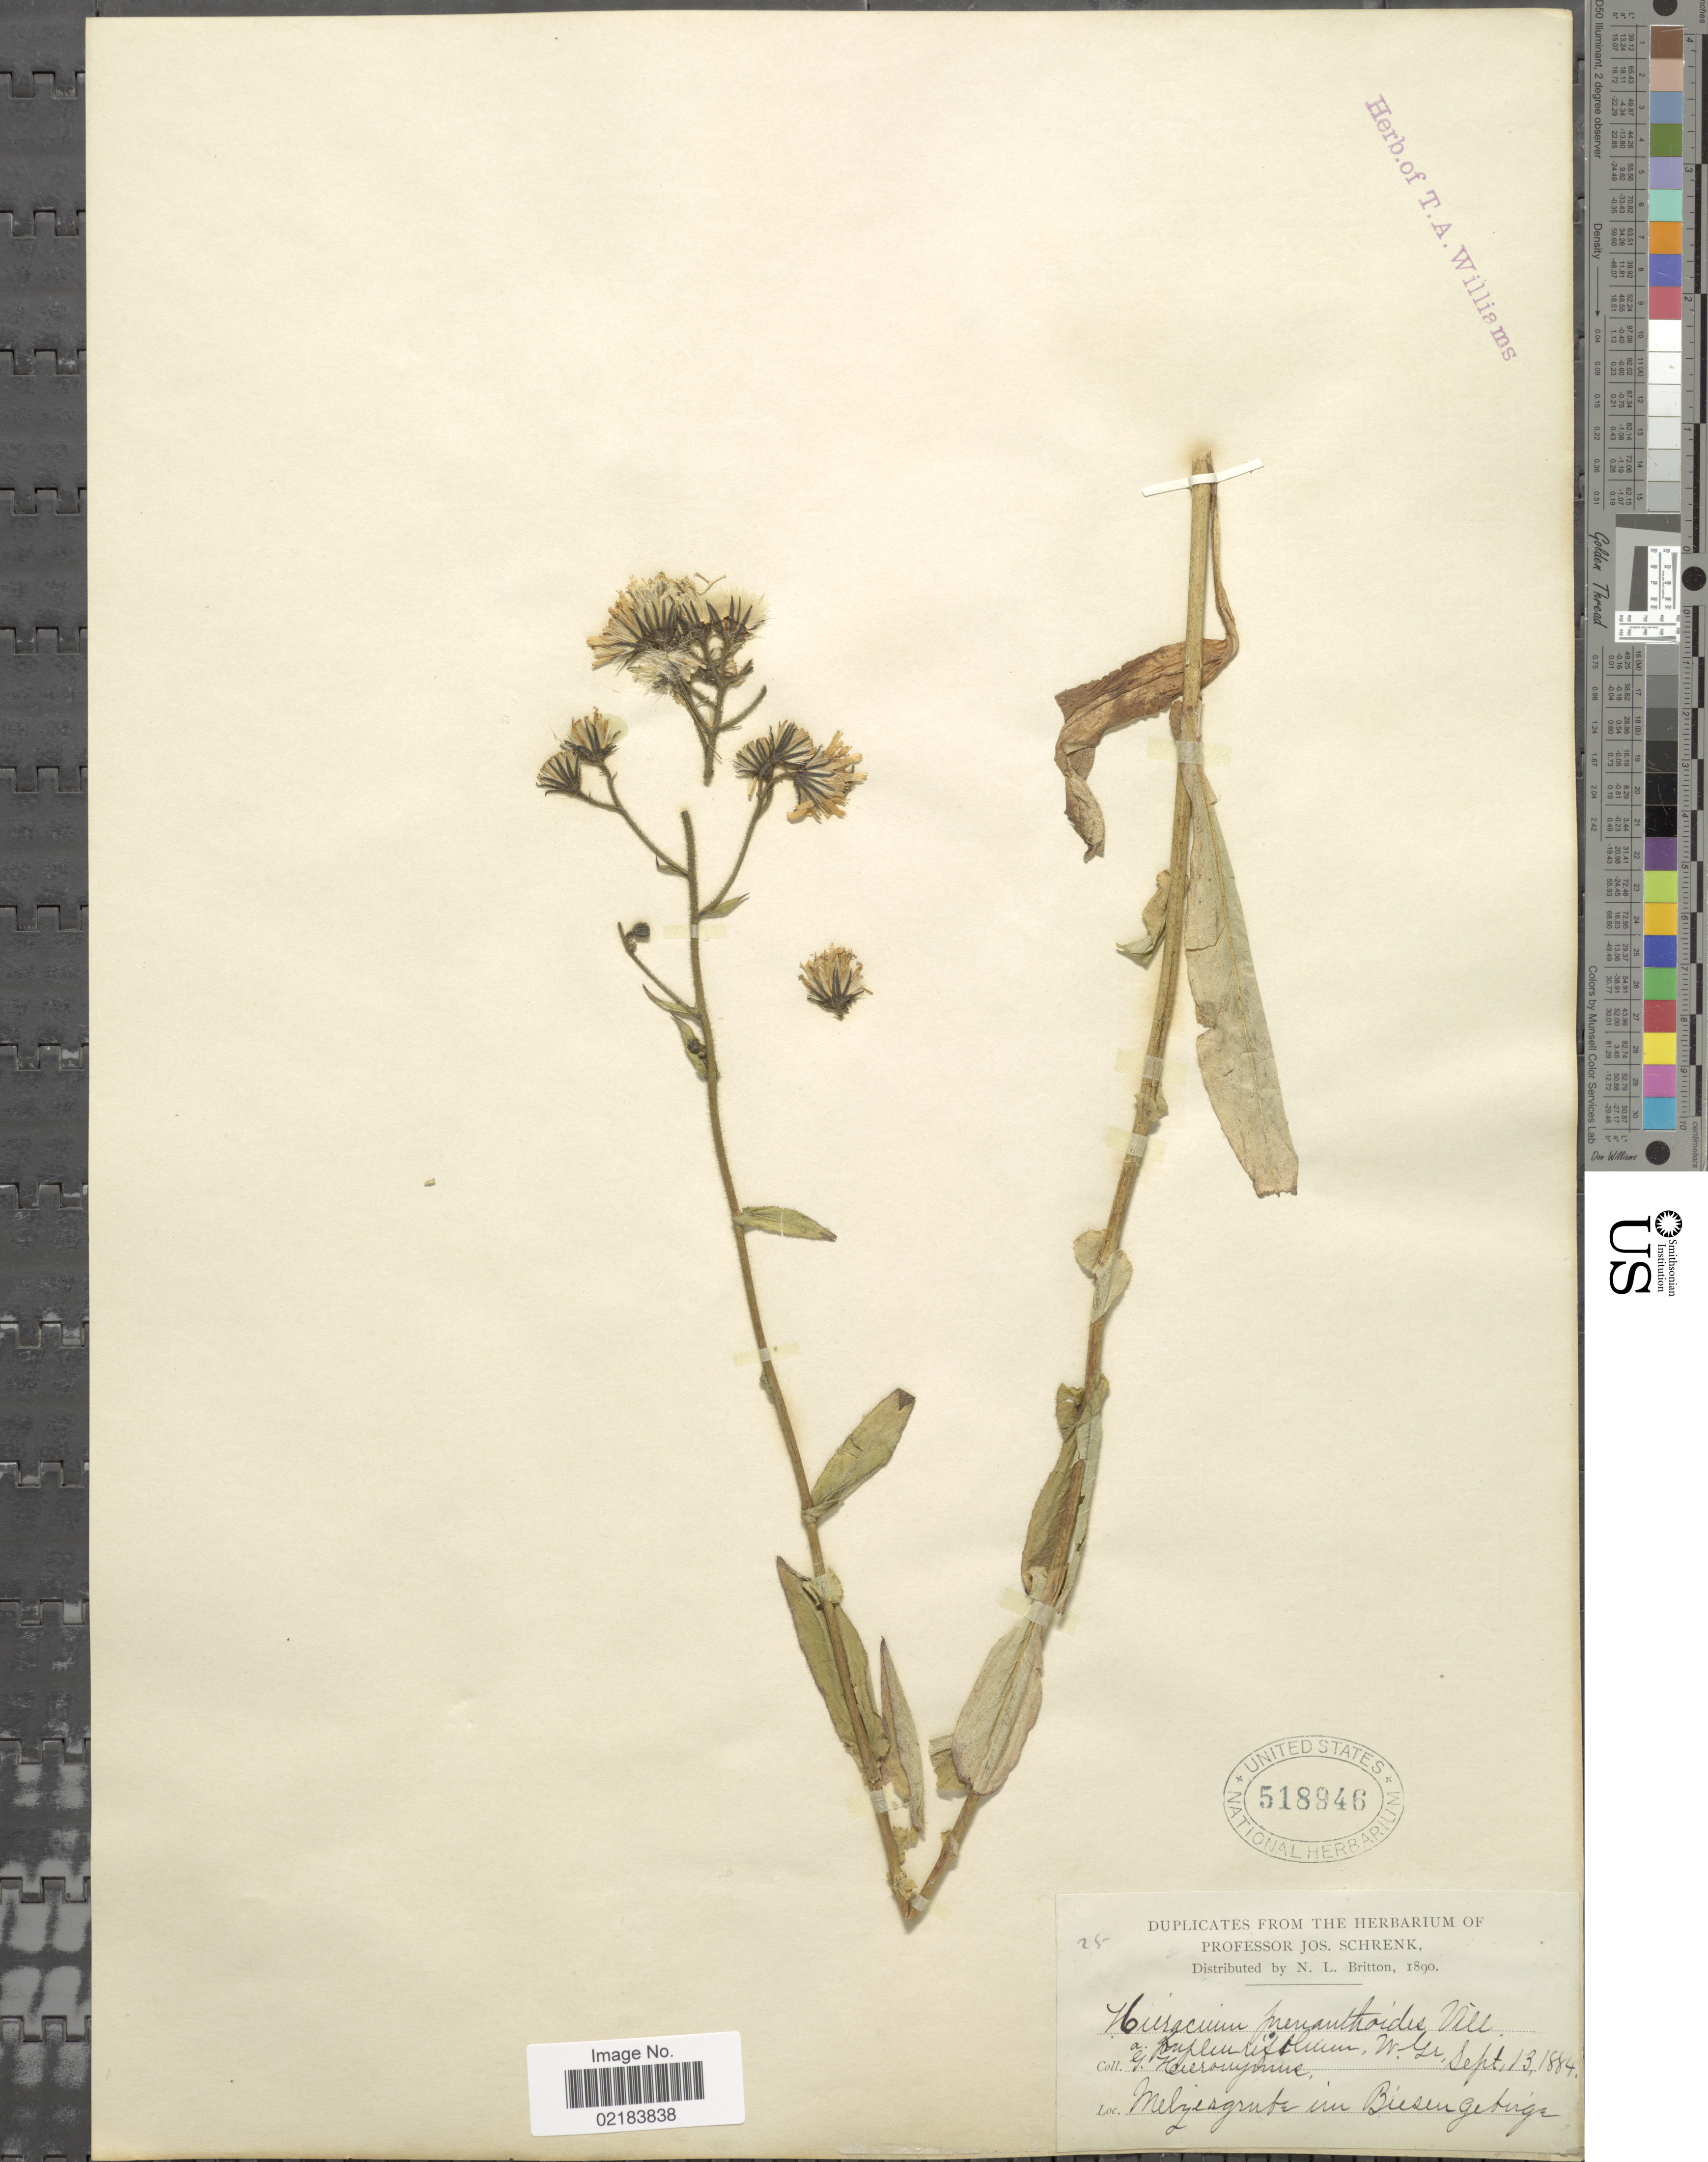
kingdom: Plantae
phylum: Tracheophyta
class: Magnoliopsida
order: Asterales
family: Asteraceae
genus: Hieracium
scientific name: Hieracium prenanthoides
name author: Vill.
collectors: -. Hieronymus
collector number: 25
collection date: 1884-09-13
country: Poland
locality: Melyesgrute im Riesengebirge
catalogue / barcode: US 518946